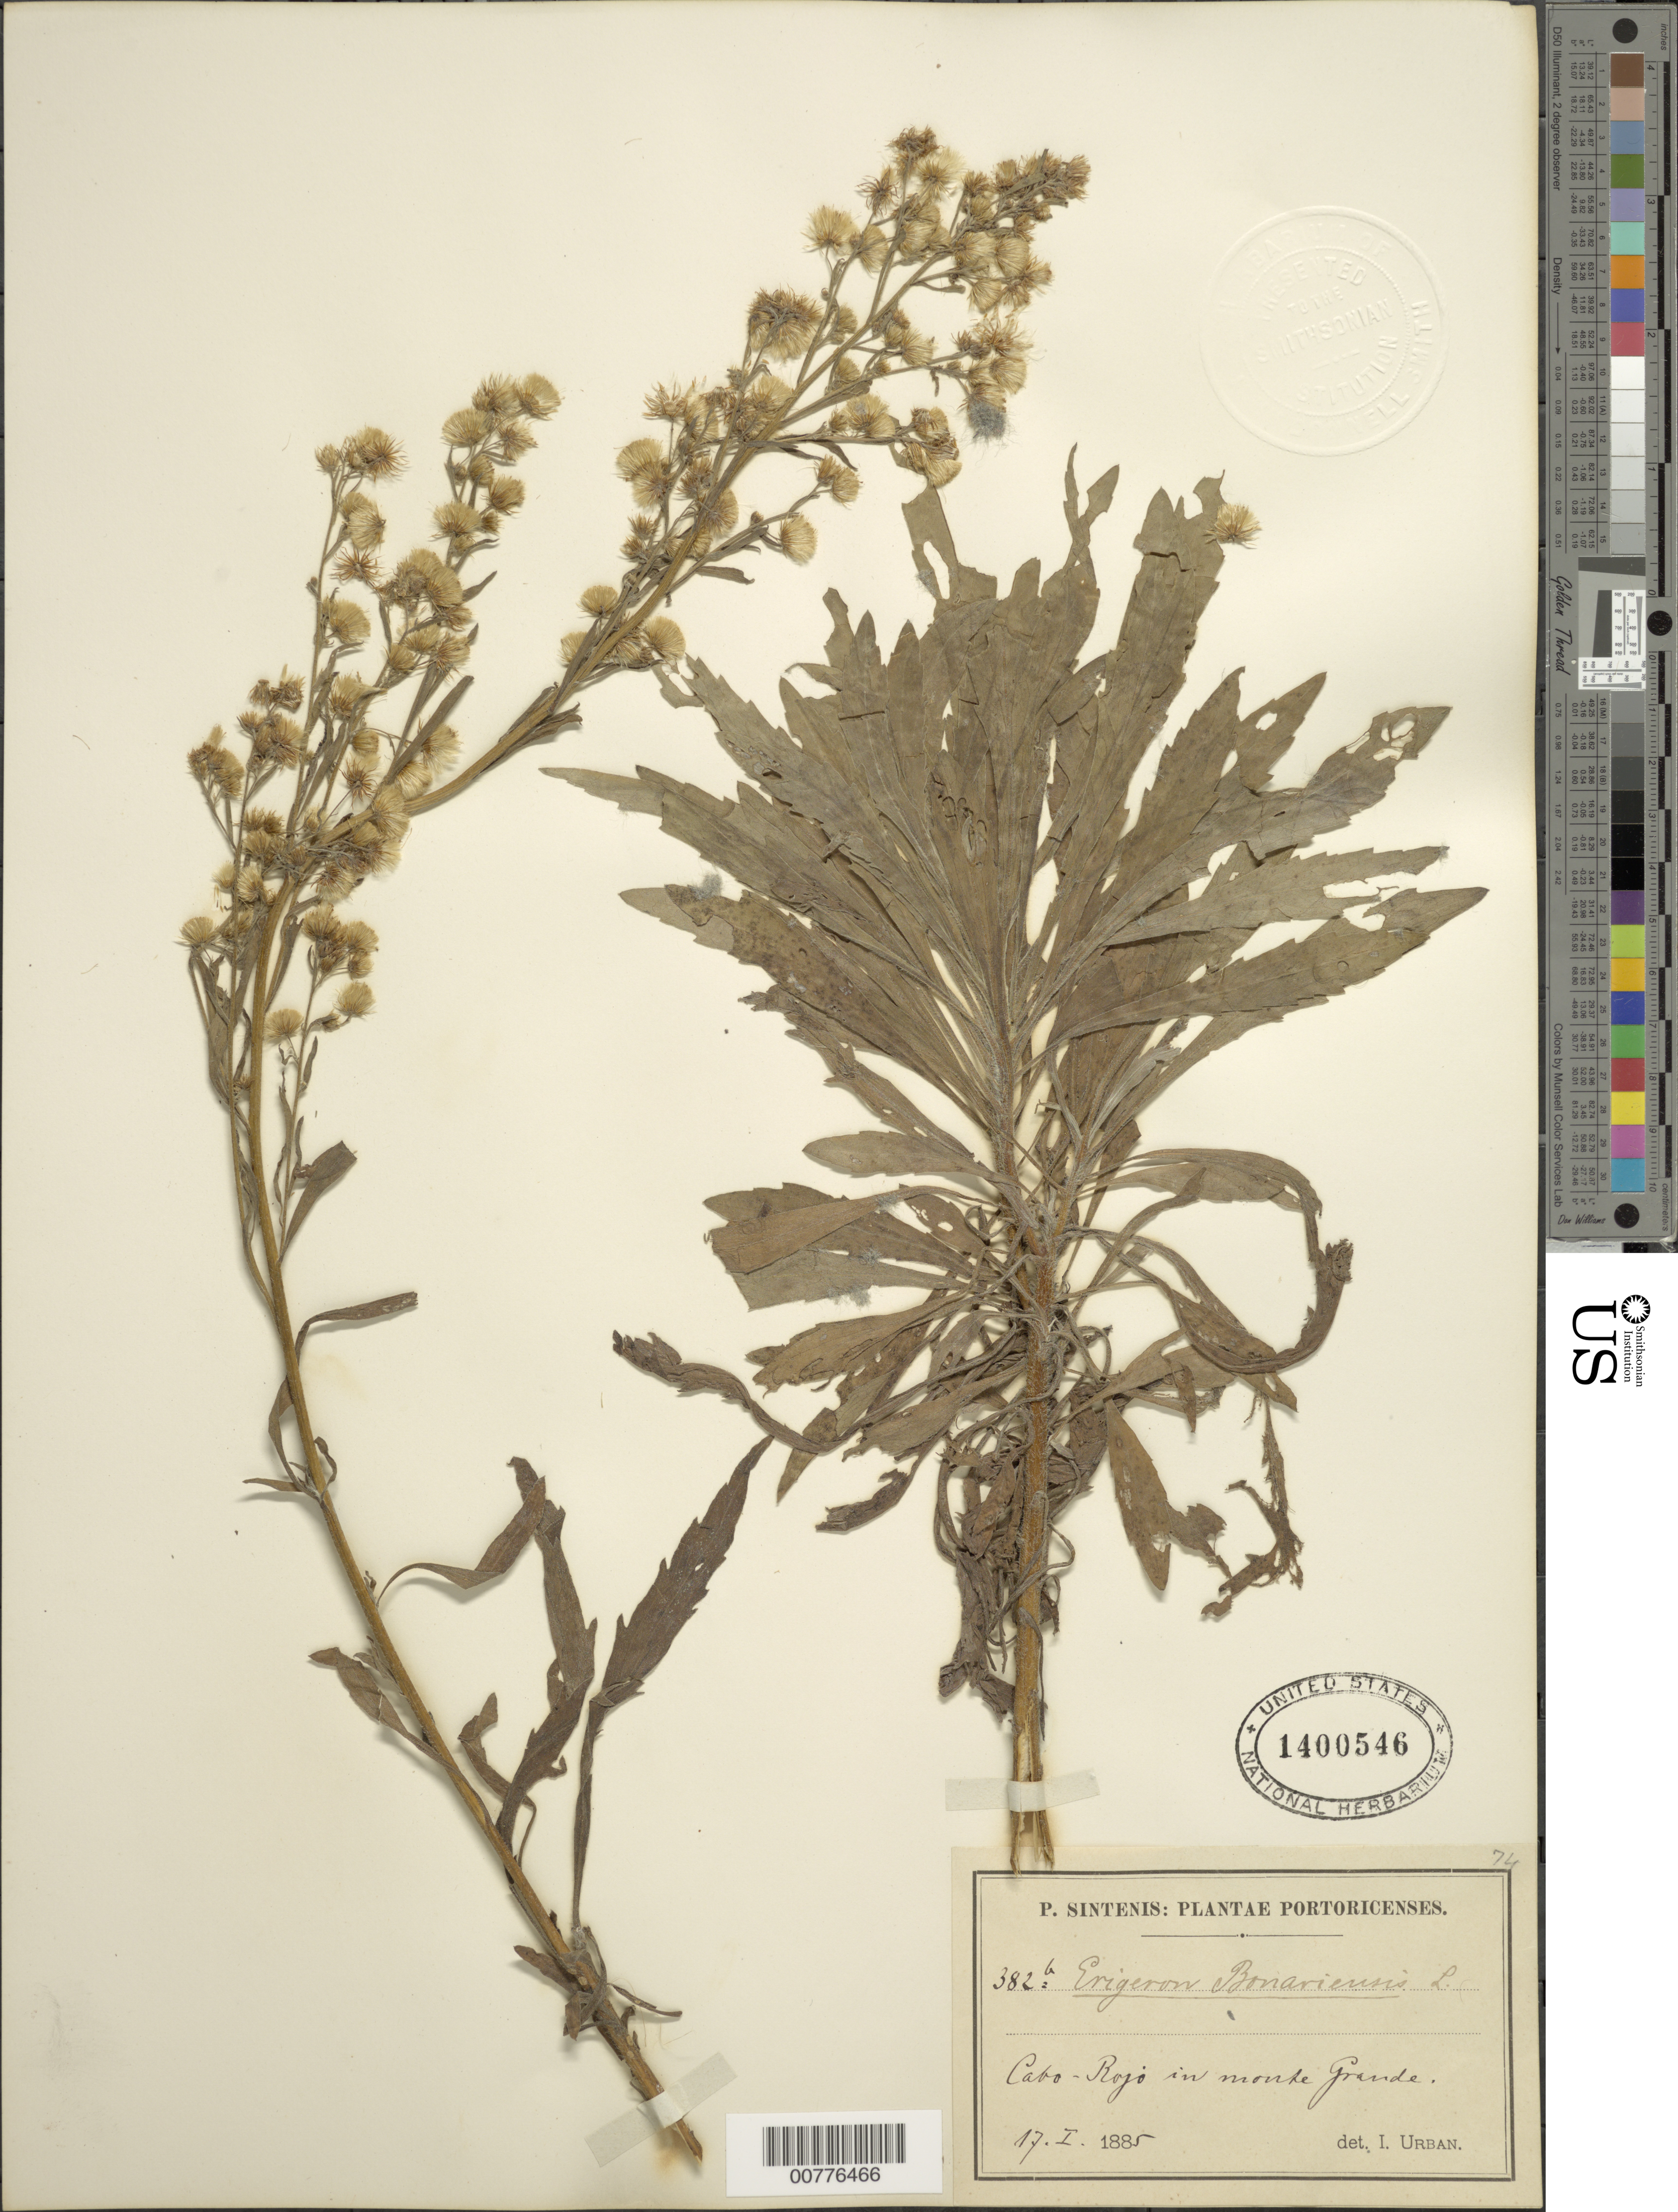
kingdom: Plantae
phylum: Tracheophyta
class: Magnoliopsida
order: Asterales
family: Asteraceae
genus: Conyza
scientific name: Conyza bonariensis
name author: (L.) Cronq.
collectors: P. Sintenis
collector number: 382b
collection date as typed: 17 Jan 1885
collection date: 1885-01-17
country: Puerto Rico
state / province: Cabo Rojo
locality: Cabo Rojo in monte Grande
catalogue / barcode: US 1400546